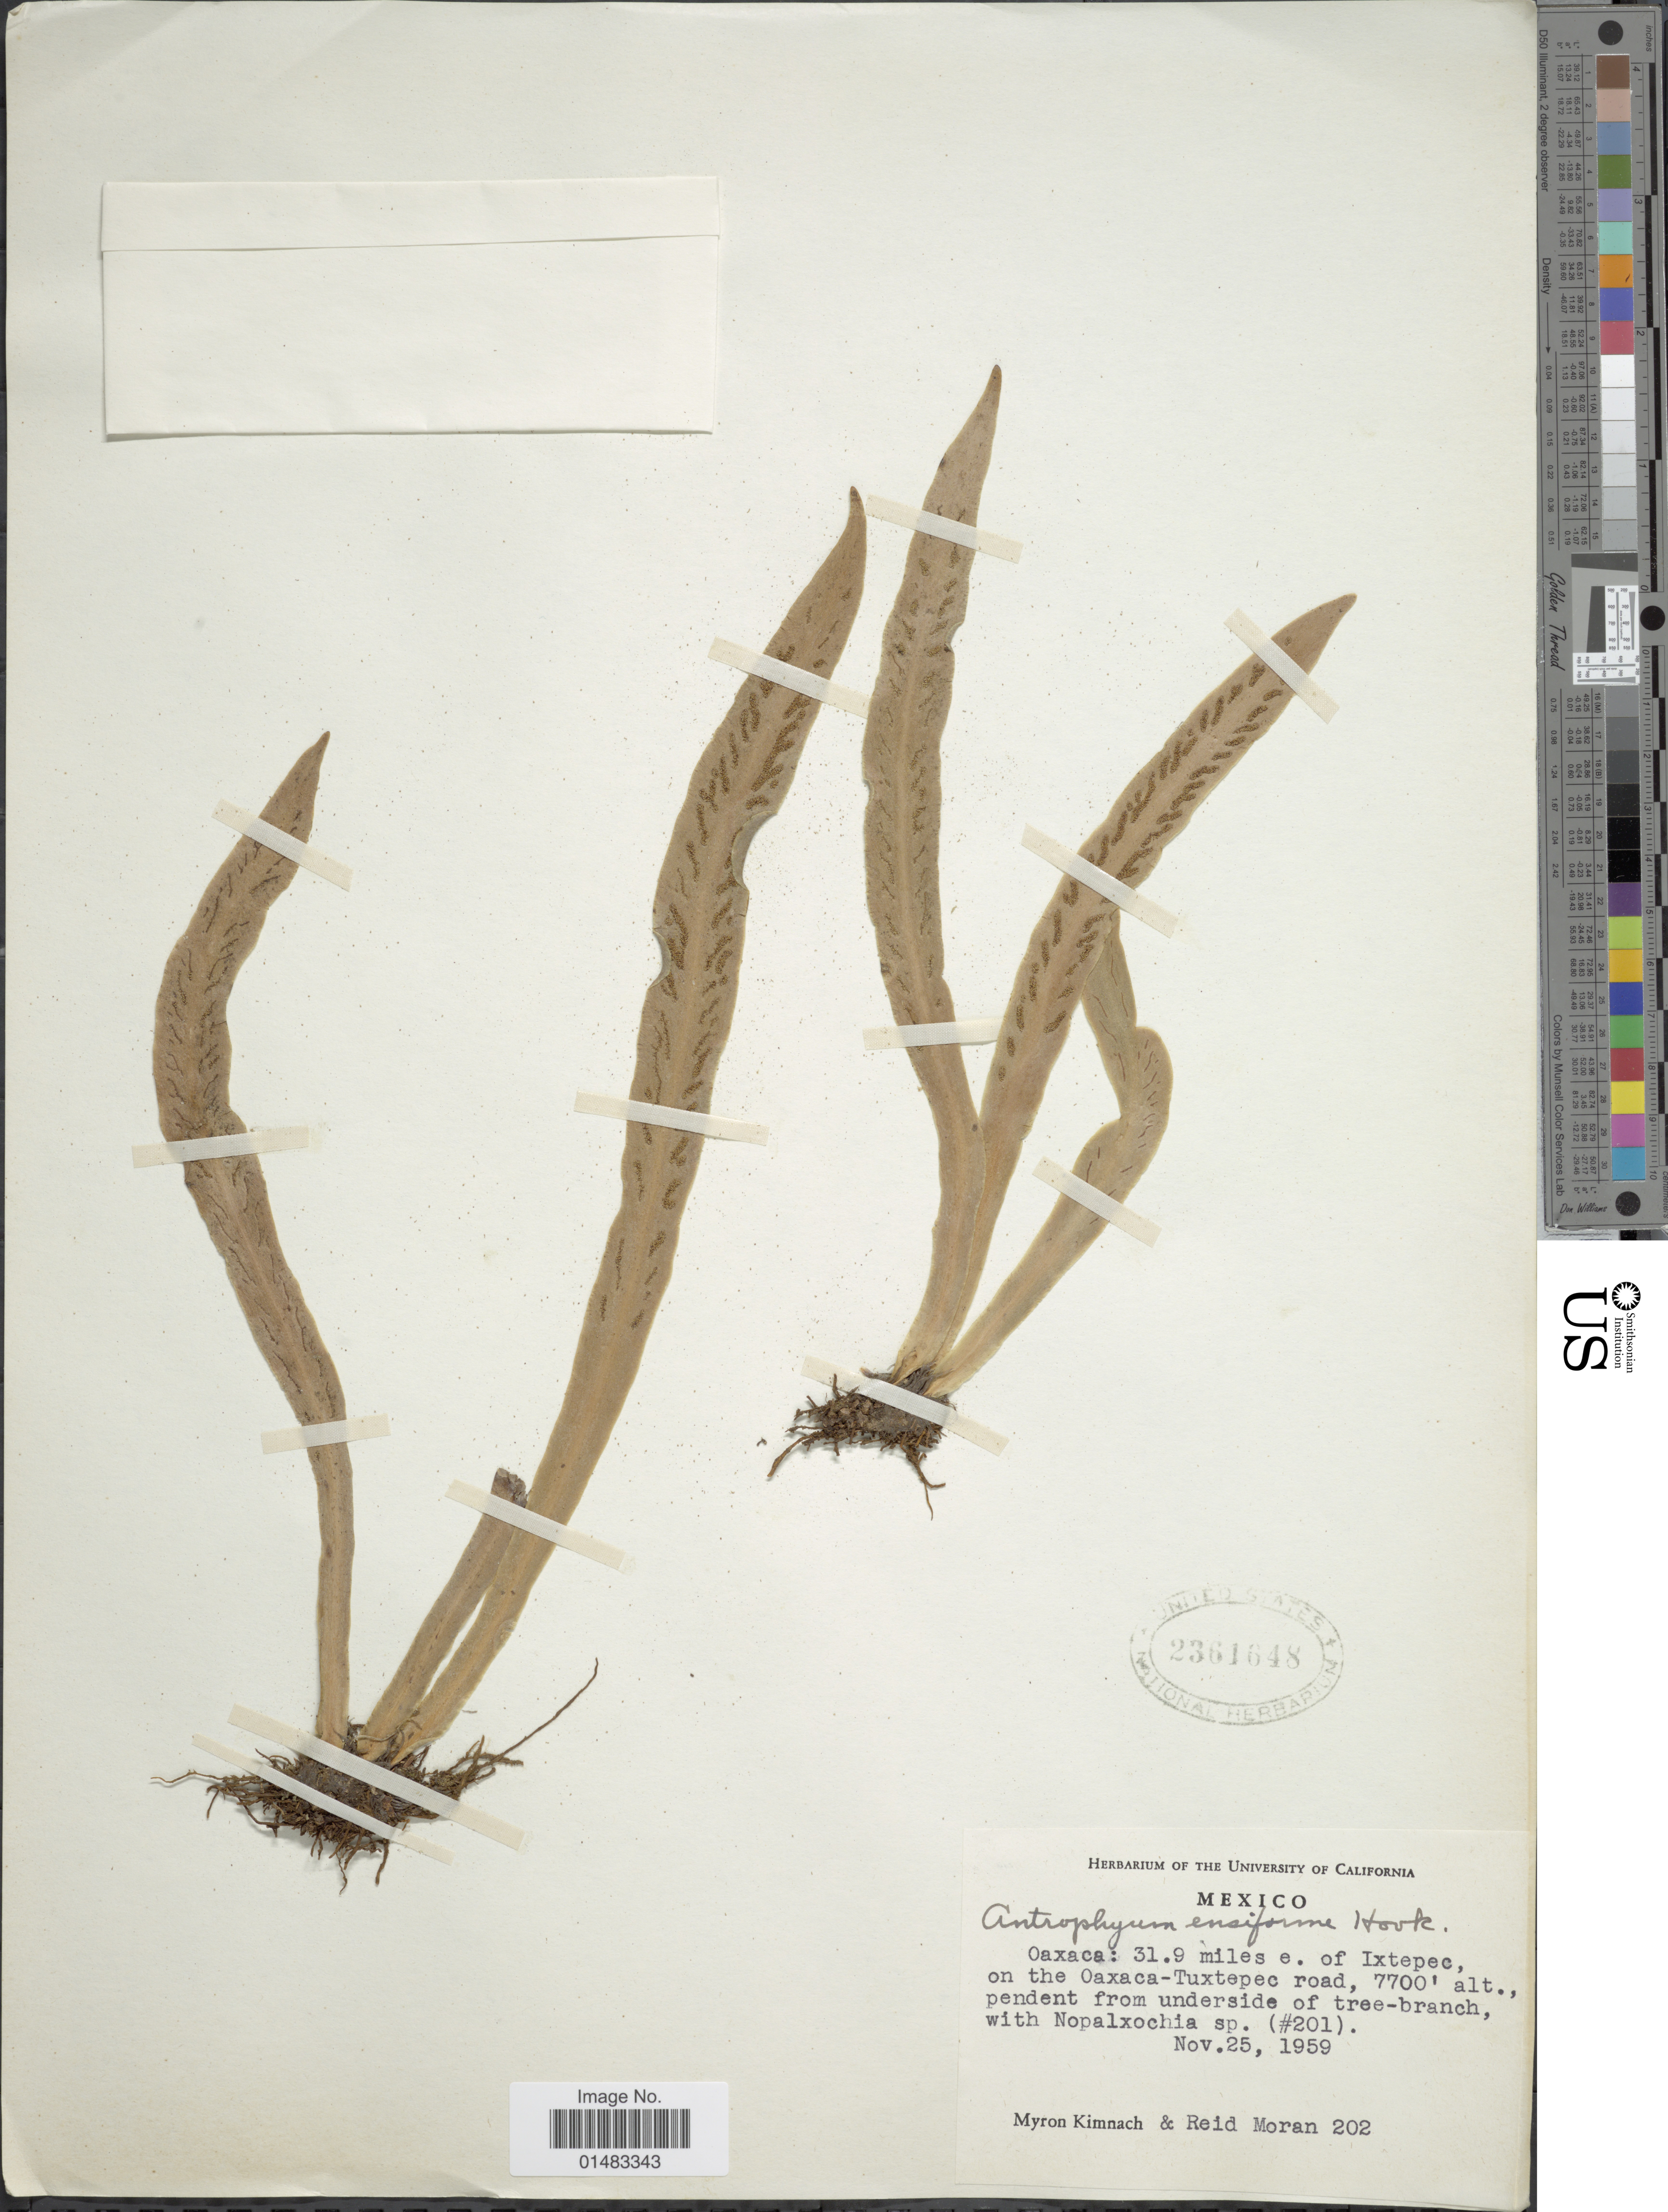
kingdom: Plantae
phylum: Tracheophyta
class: Polypodiopsida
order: Polypodiales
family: Pteridaceae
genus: Scoliosorus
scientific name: Scoliosorus ensiformis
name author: (Hook.) T. Moore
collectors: M. W. Kimnach & R. V. Moran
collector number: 202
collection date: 1959-11-25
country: Mexico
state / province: Oaxaca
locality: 31.9 miles e. of Ixtepec, on the Oaxaca-Tuxtepec road, pendent from underside of tree branch with Nopalxochia sp.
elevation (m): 2347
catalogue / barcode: US 2361648